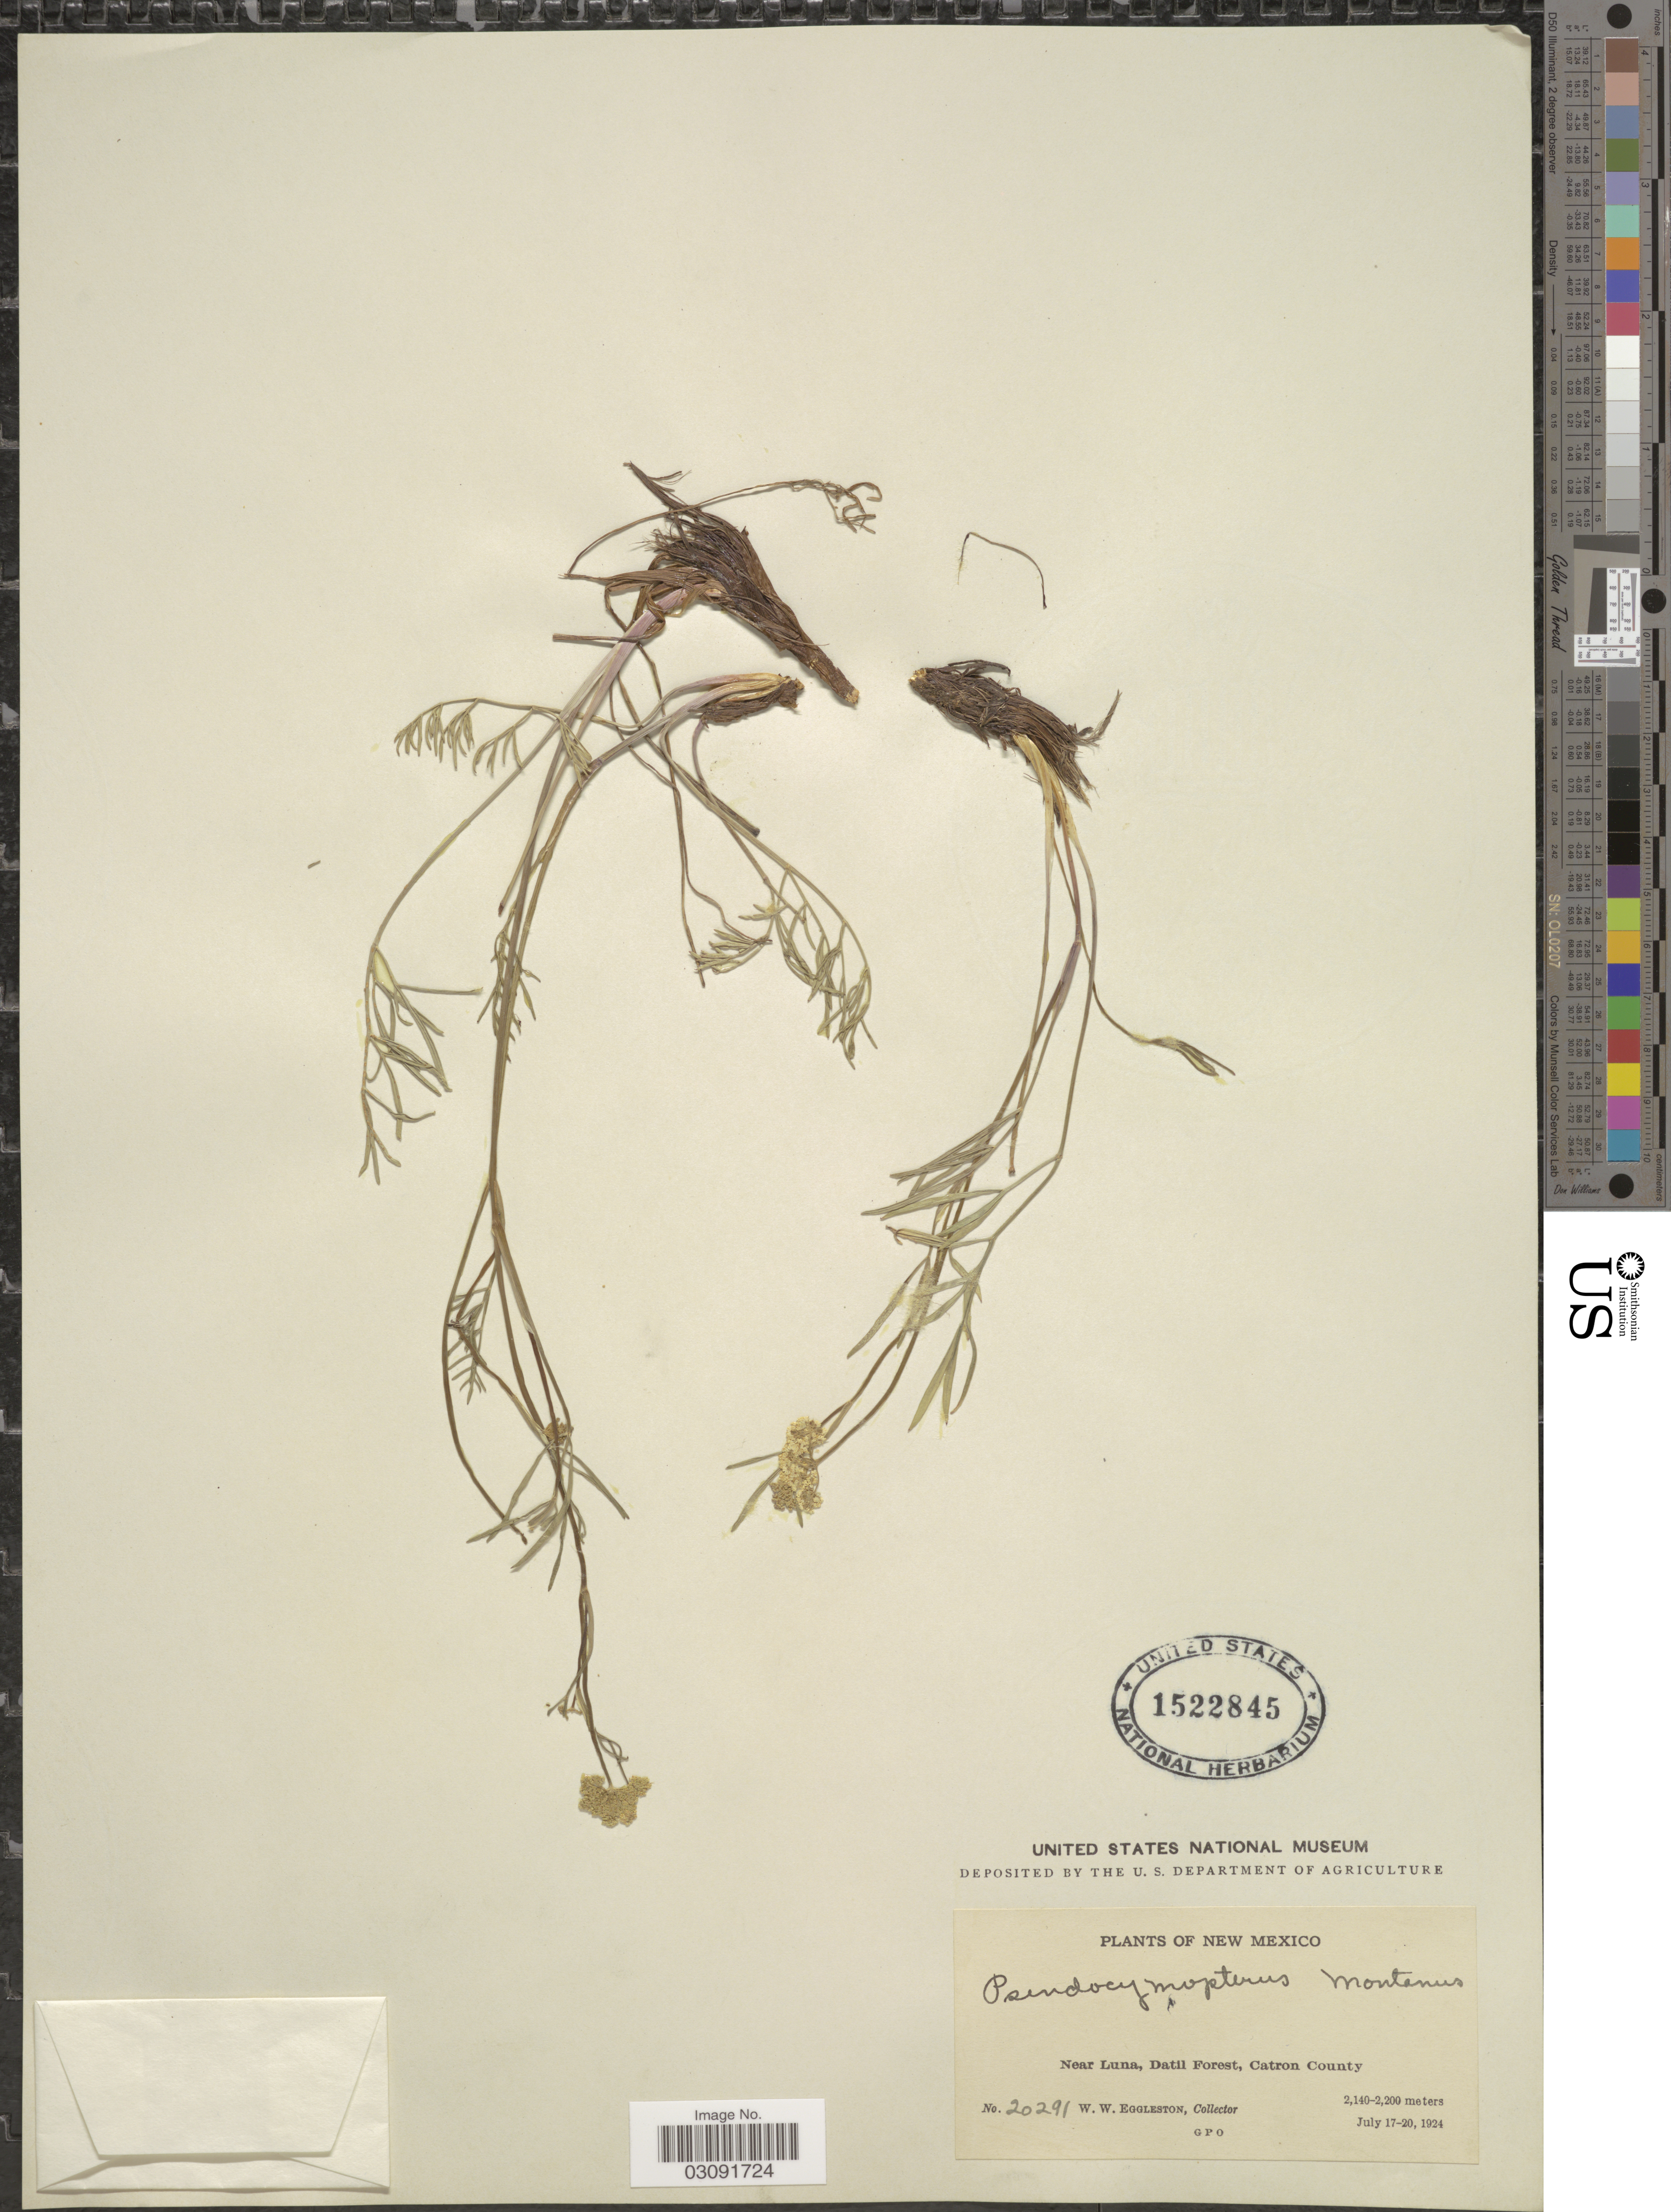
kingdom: Plantae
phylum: Tracheophyta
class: Magnoliopsida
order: Apiales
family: Apiaceae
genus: Pseudocymopterus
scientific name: Pseudocymopterus montanus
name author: (A. Gray) J.M. Coult. & Rose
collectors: W. W. Eggleston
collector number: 20291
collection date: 1924-07-17/1924-07-20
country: United States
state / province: New Mexico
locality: Near Luna, Datil Forest, Catron County.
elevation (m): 2140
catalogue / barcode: US 1522845